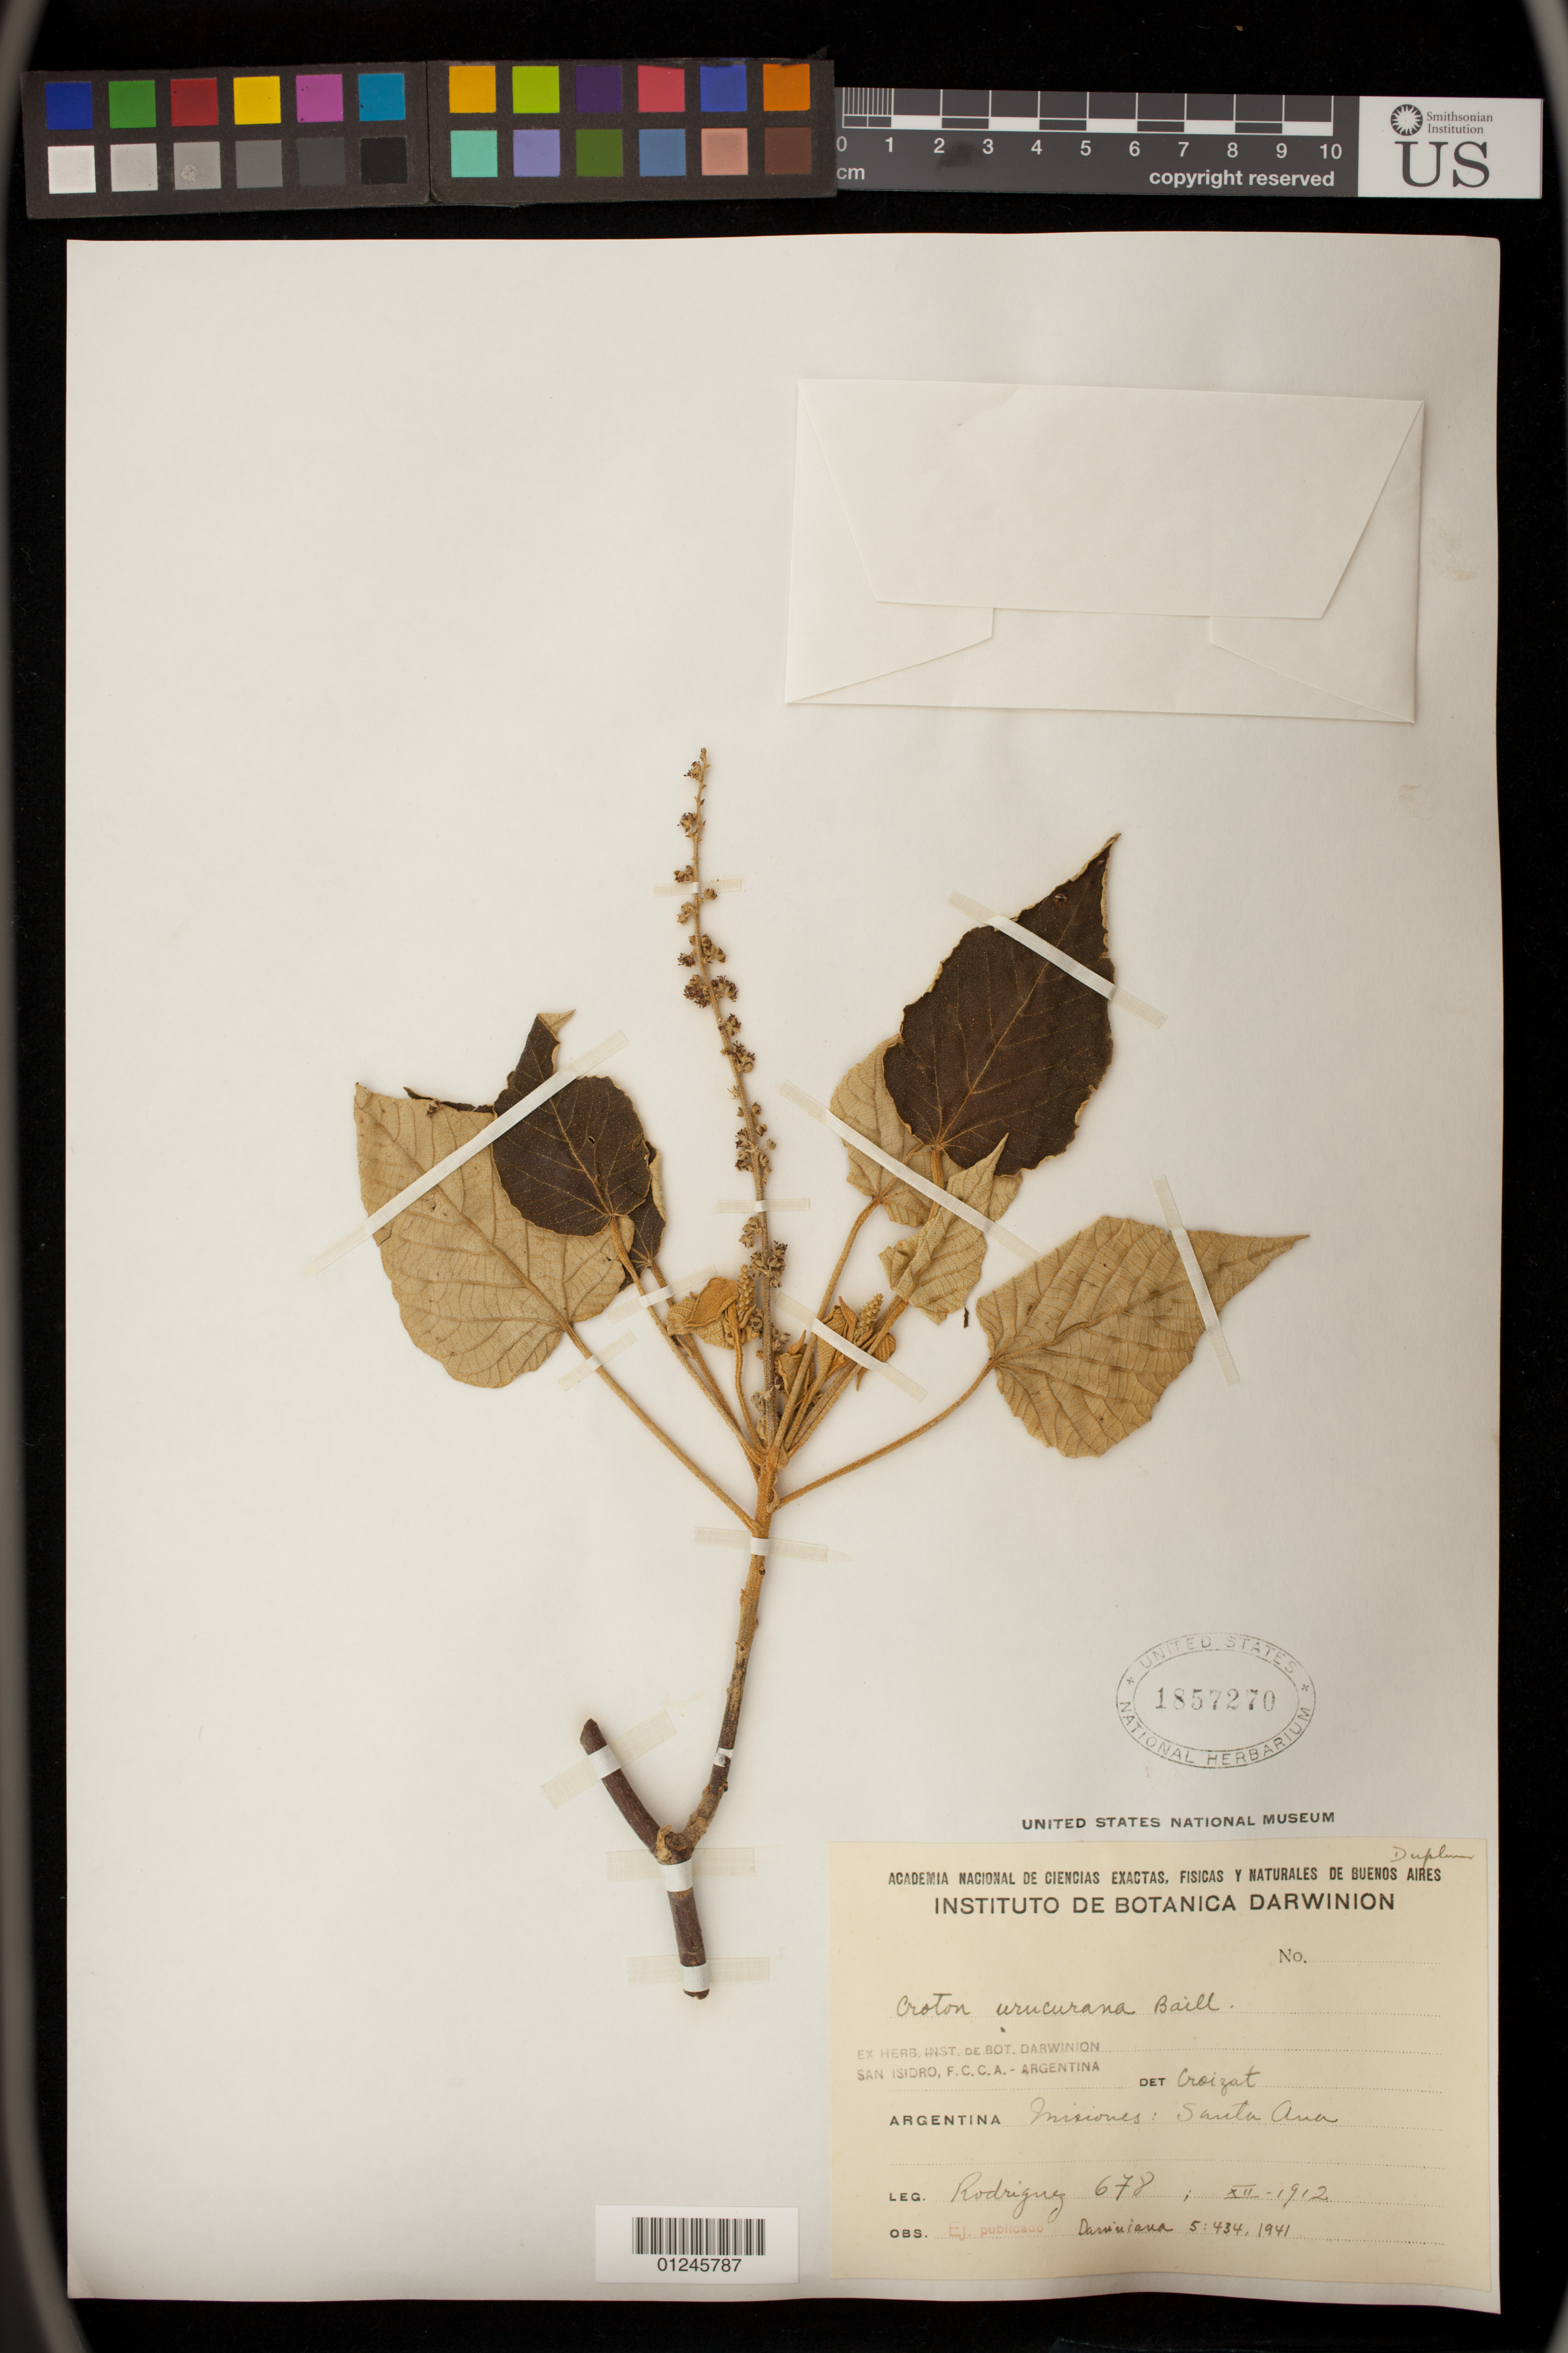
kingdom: Plantae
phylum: Tracheophyta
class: Magnoliopsida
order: Malpighiales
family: Euphorbiaceae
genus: Croton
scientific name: Croton urucurana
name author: Baill.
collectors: Rodriguez, --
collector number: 678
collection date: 1912-12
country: Argentina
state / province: Misiones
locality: Santa Ana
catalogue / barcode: US 1857270